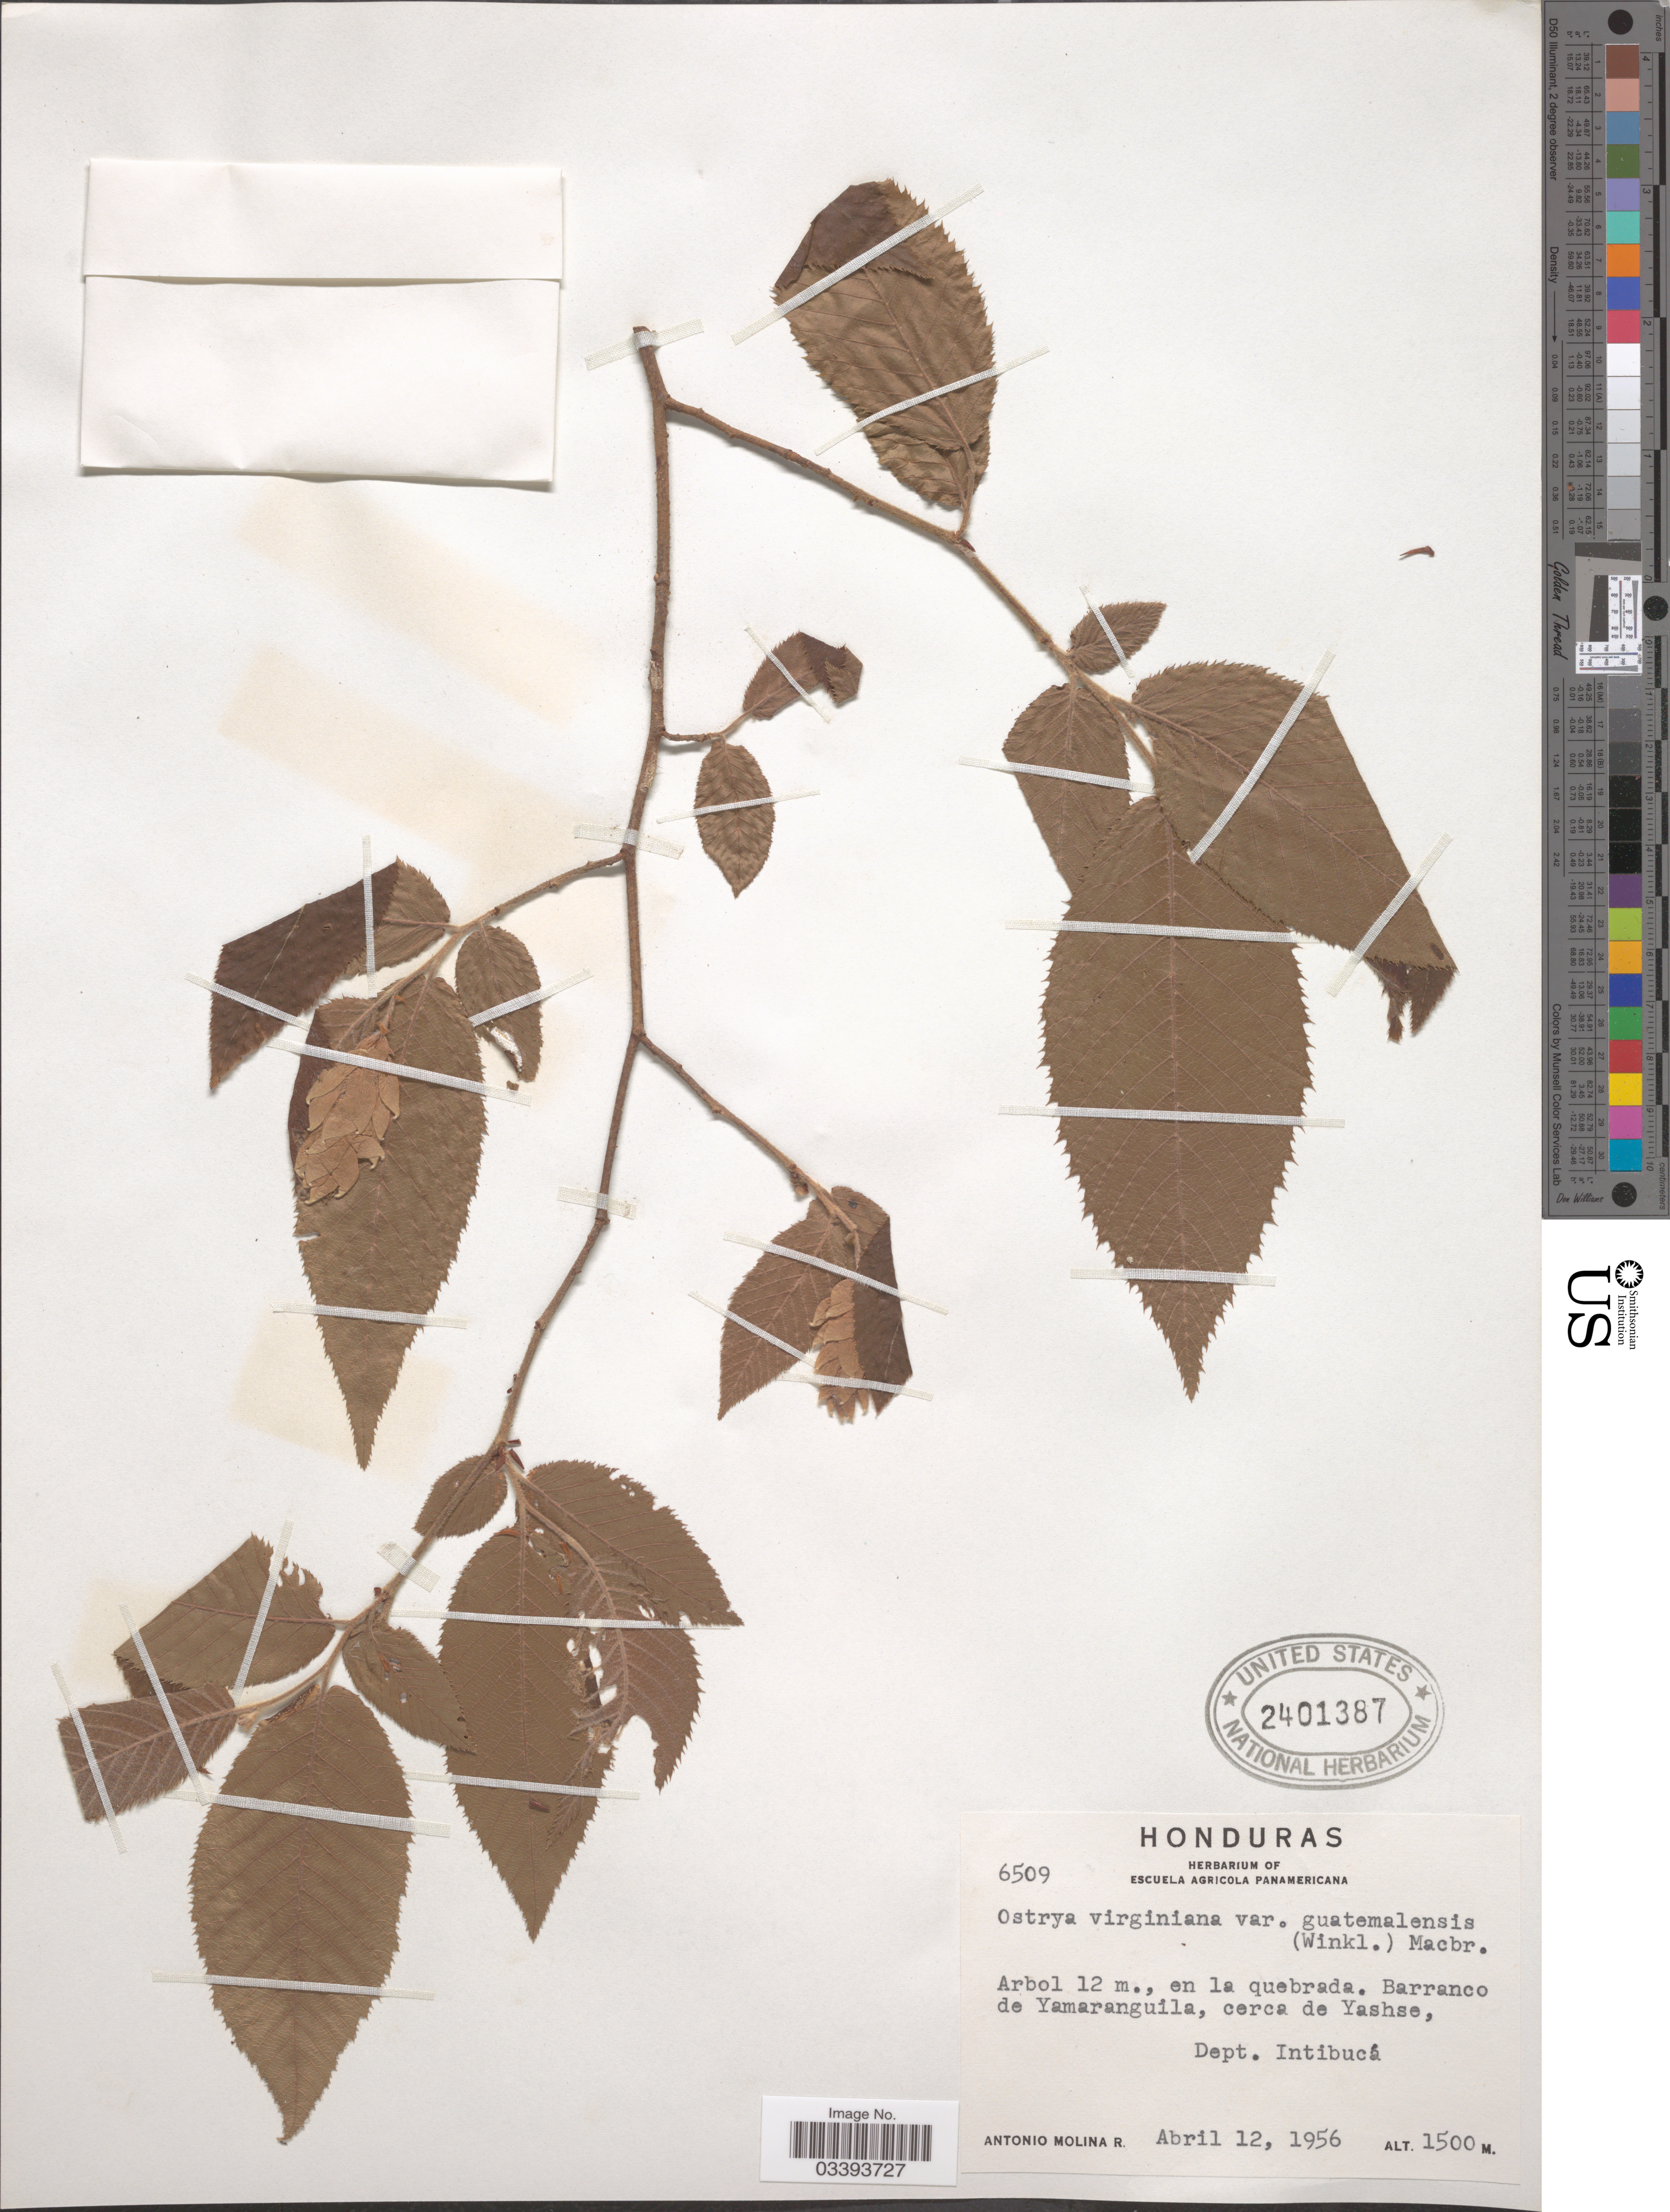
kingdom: Plantae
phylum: Tracheophyta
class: Magnoliopsida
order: Fagales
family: Betulaceae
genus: Ostrya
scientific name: Ostrya virginiana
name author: (Mill.) K. Koch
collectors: A. Molina R.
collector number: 6509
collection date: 1956-04-12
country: Honduras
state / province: Intibuca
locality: Barranco de Yamaranguila, cerca de Yashse, Dept. Intibucá.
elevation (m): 1500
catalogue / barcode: US 2401387